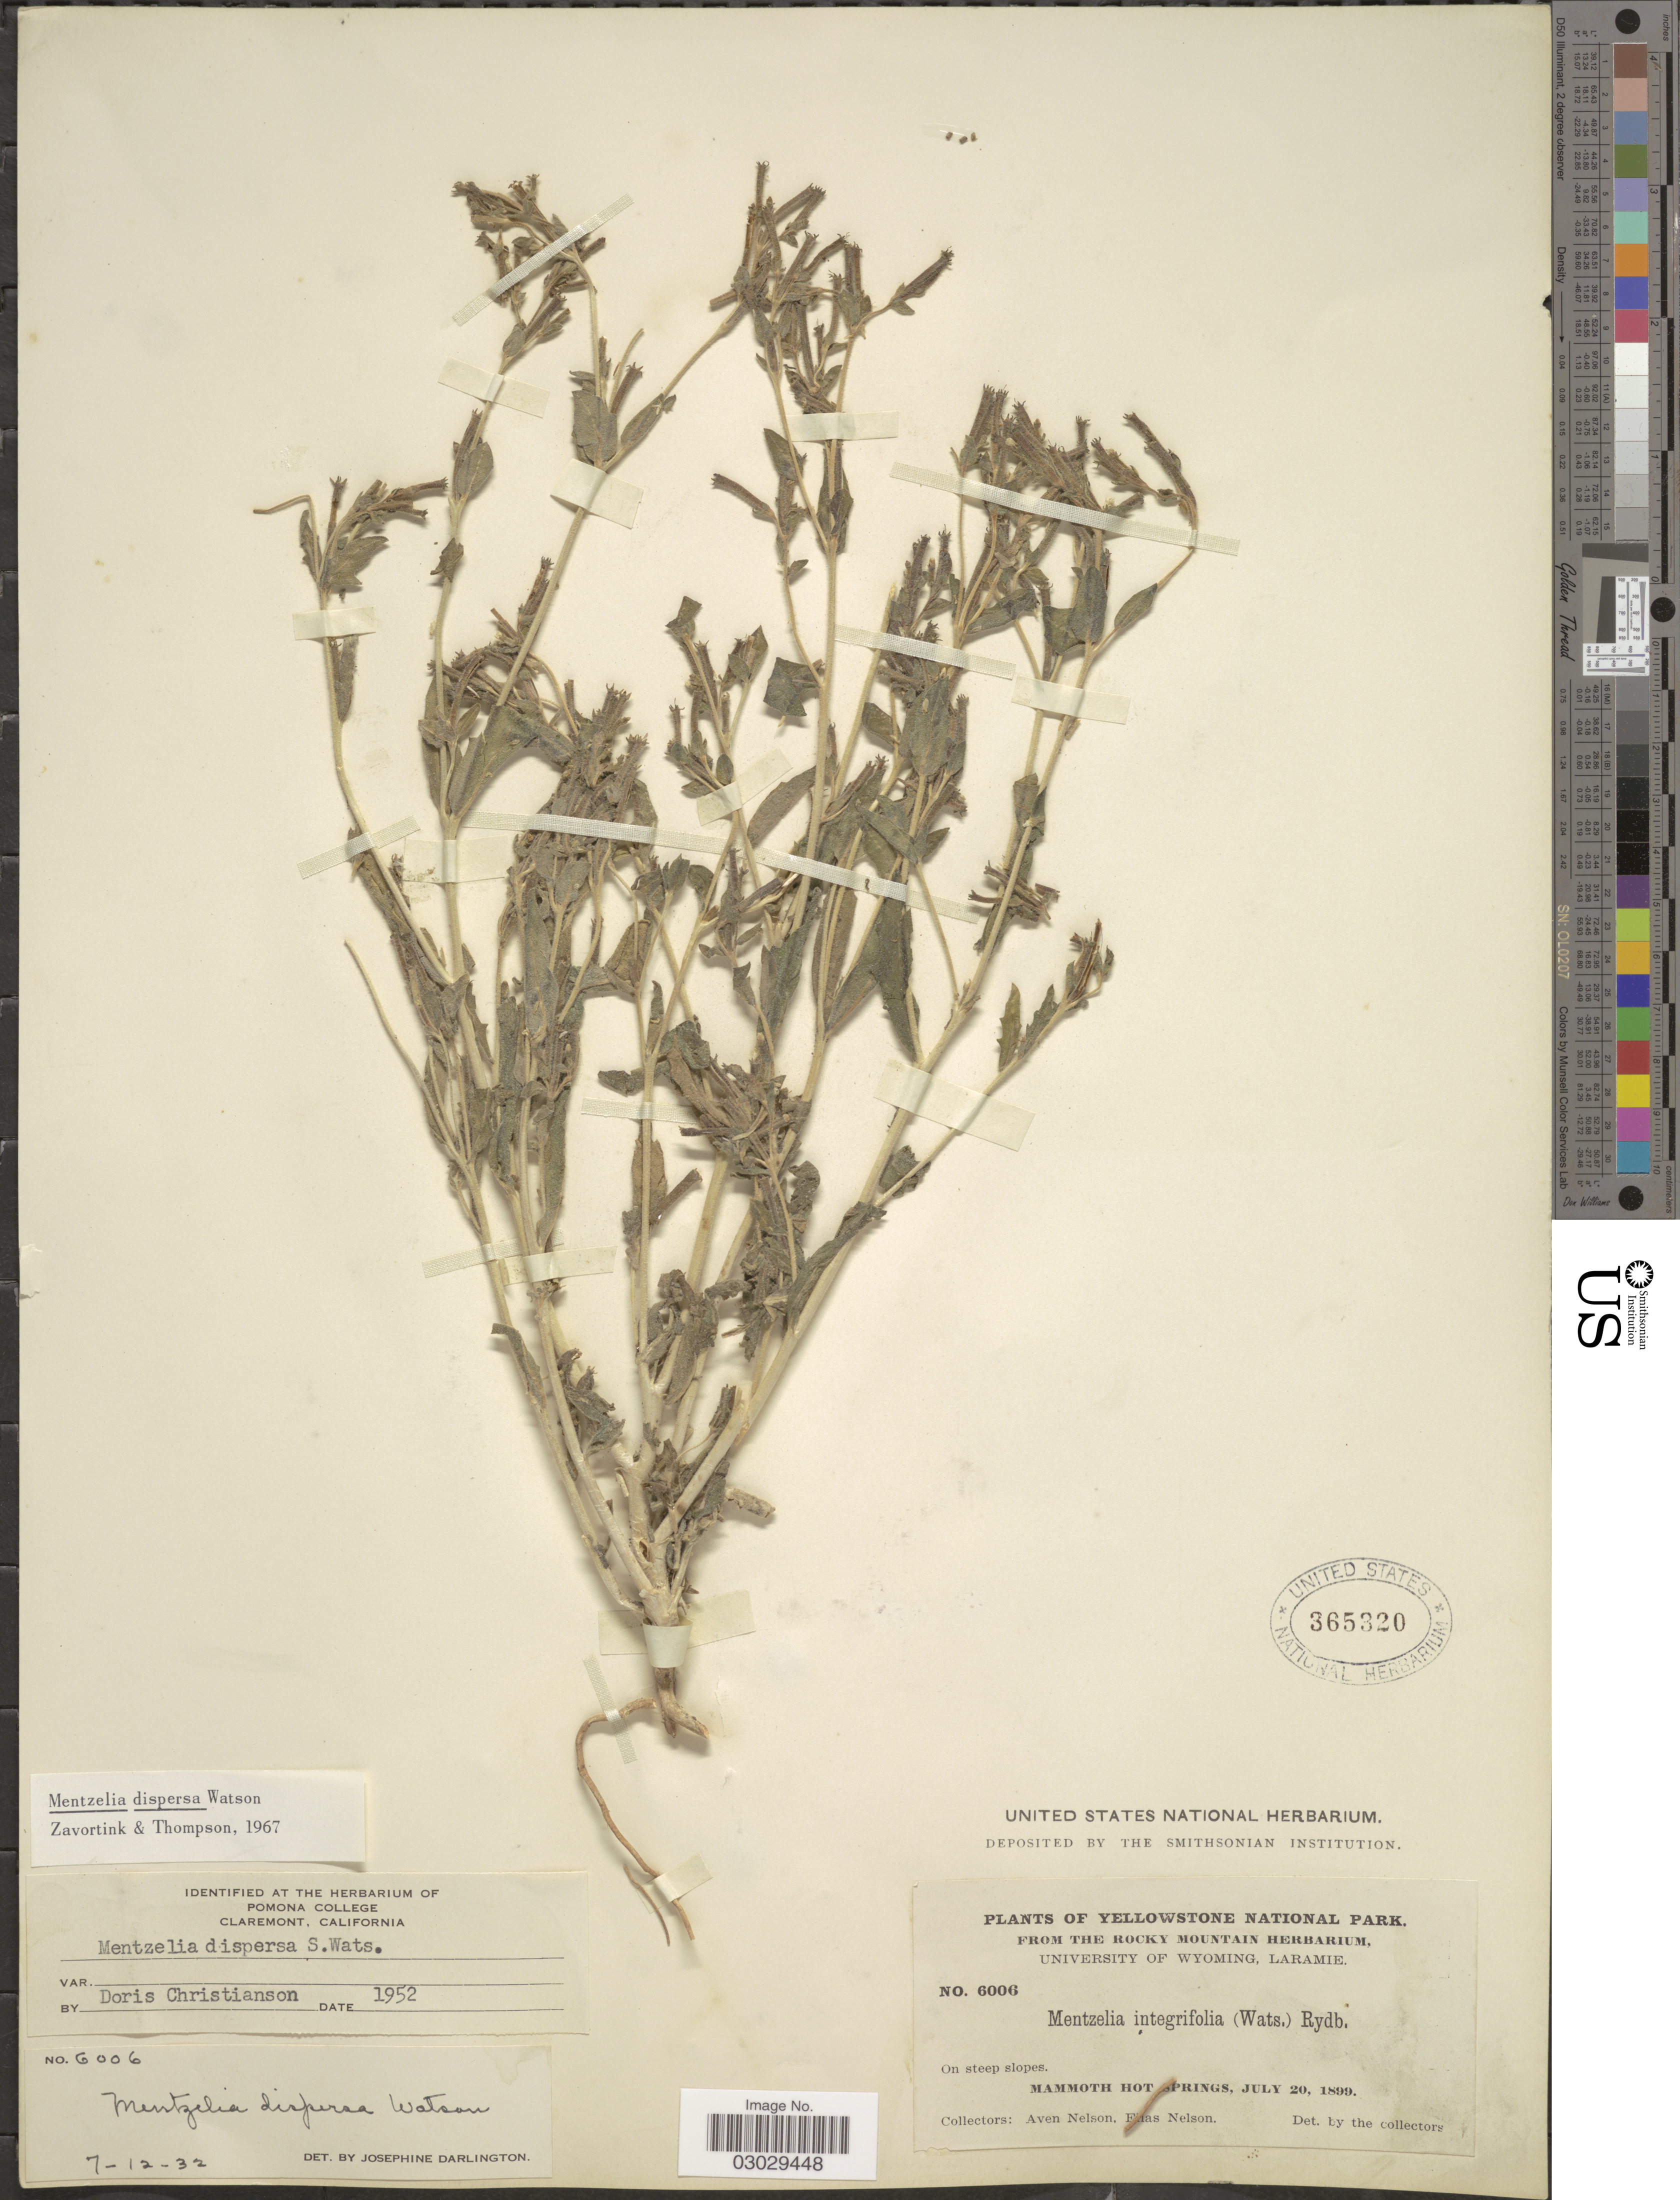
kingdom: Plantae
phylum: Tracheophyta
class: Magnoliopsida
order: Cornales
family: Loasaceae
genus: Mentzelia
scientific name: Mentzelia dispersa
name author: S. Watson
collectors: A. Nelson & E. Nelson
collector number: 6006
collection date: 1899-07-20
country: United States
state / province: Wyoming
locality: Yellowstone National Park. Mammoth Hot Springs.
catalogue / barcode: US 365320